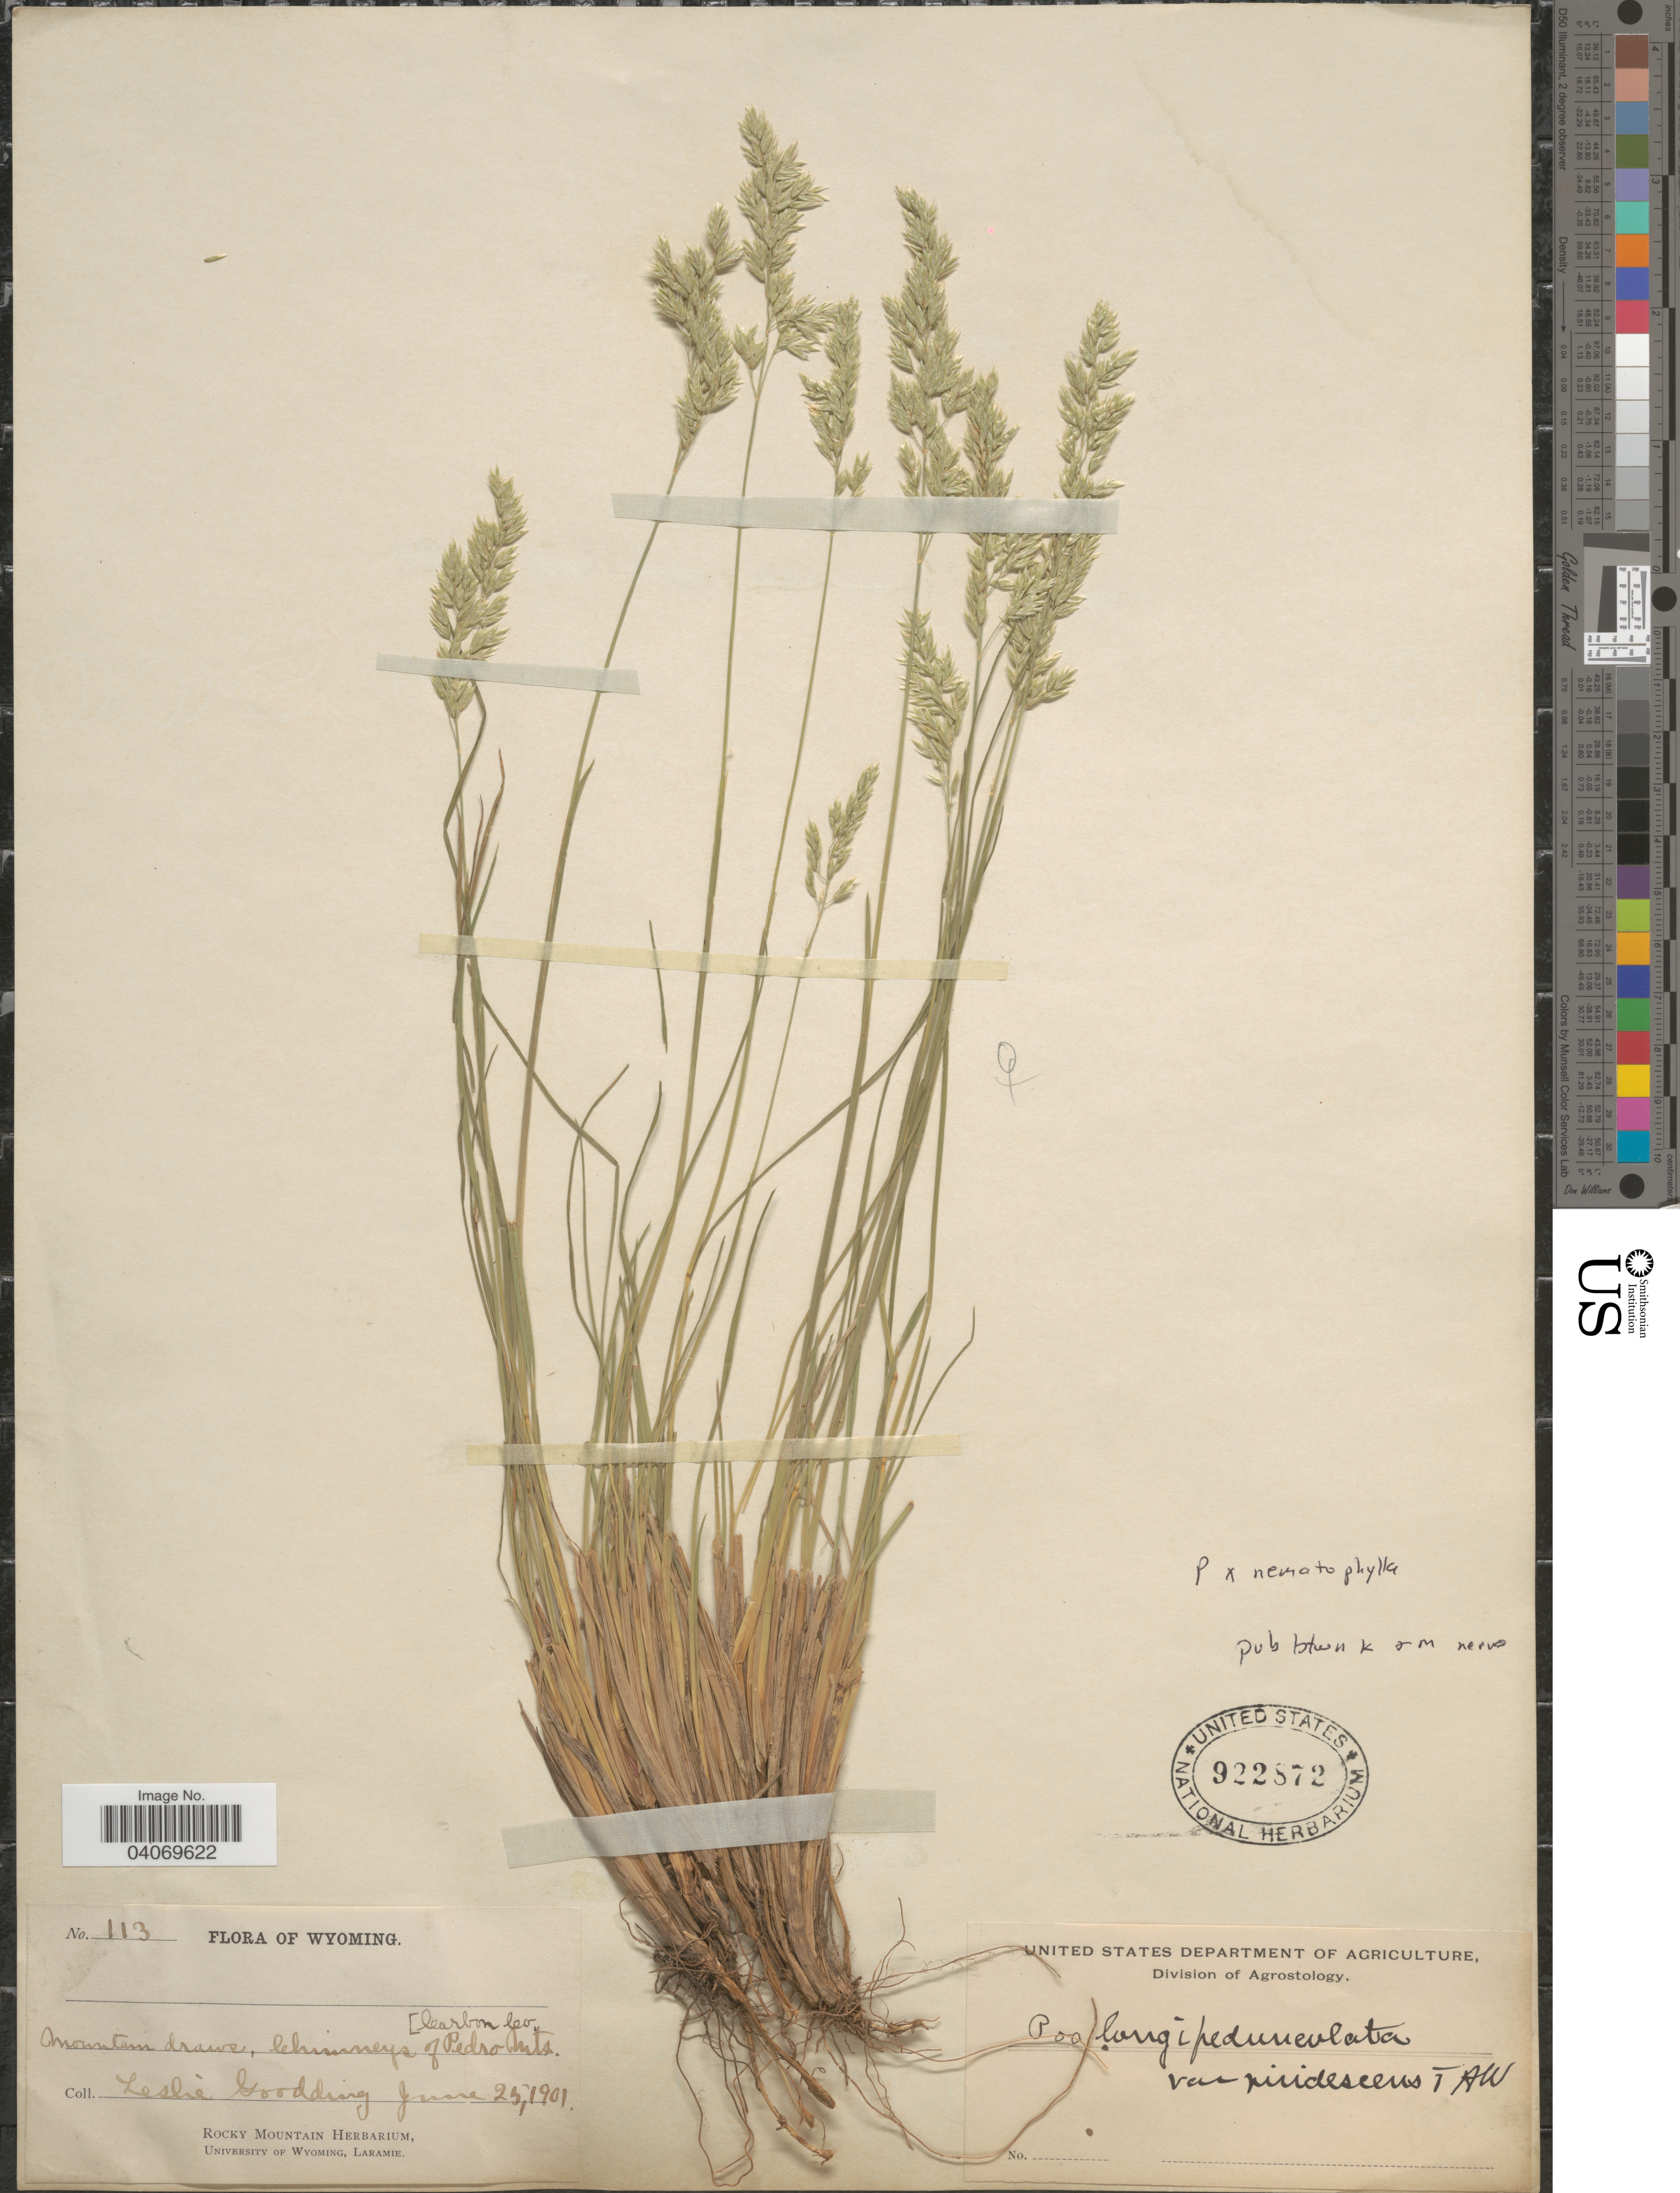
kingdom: Plantae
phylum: Tracheophyta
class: Liliopsida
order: Poales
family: Poaceae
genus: Poa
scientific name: Poa x nematophylla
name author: Rydb.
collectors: L. N. Goodding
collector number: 113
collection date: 1901-06-25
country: United States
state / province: Wyoming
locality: Mountain draws, Chimneys of Pedro Mts. [Carbon Co.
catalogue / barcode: US 922872